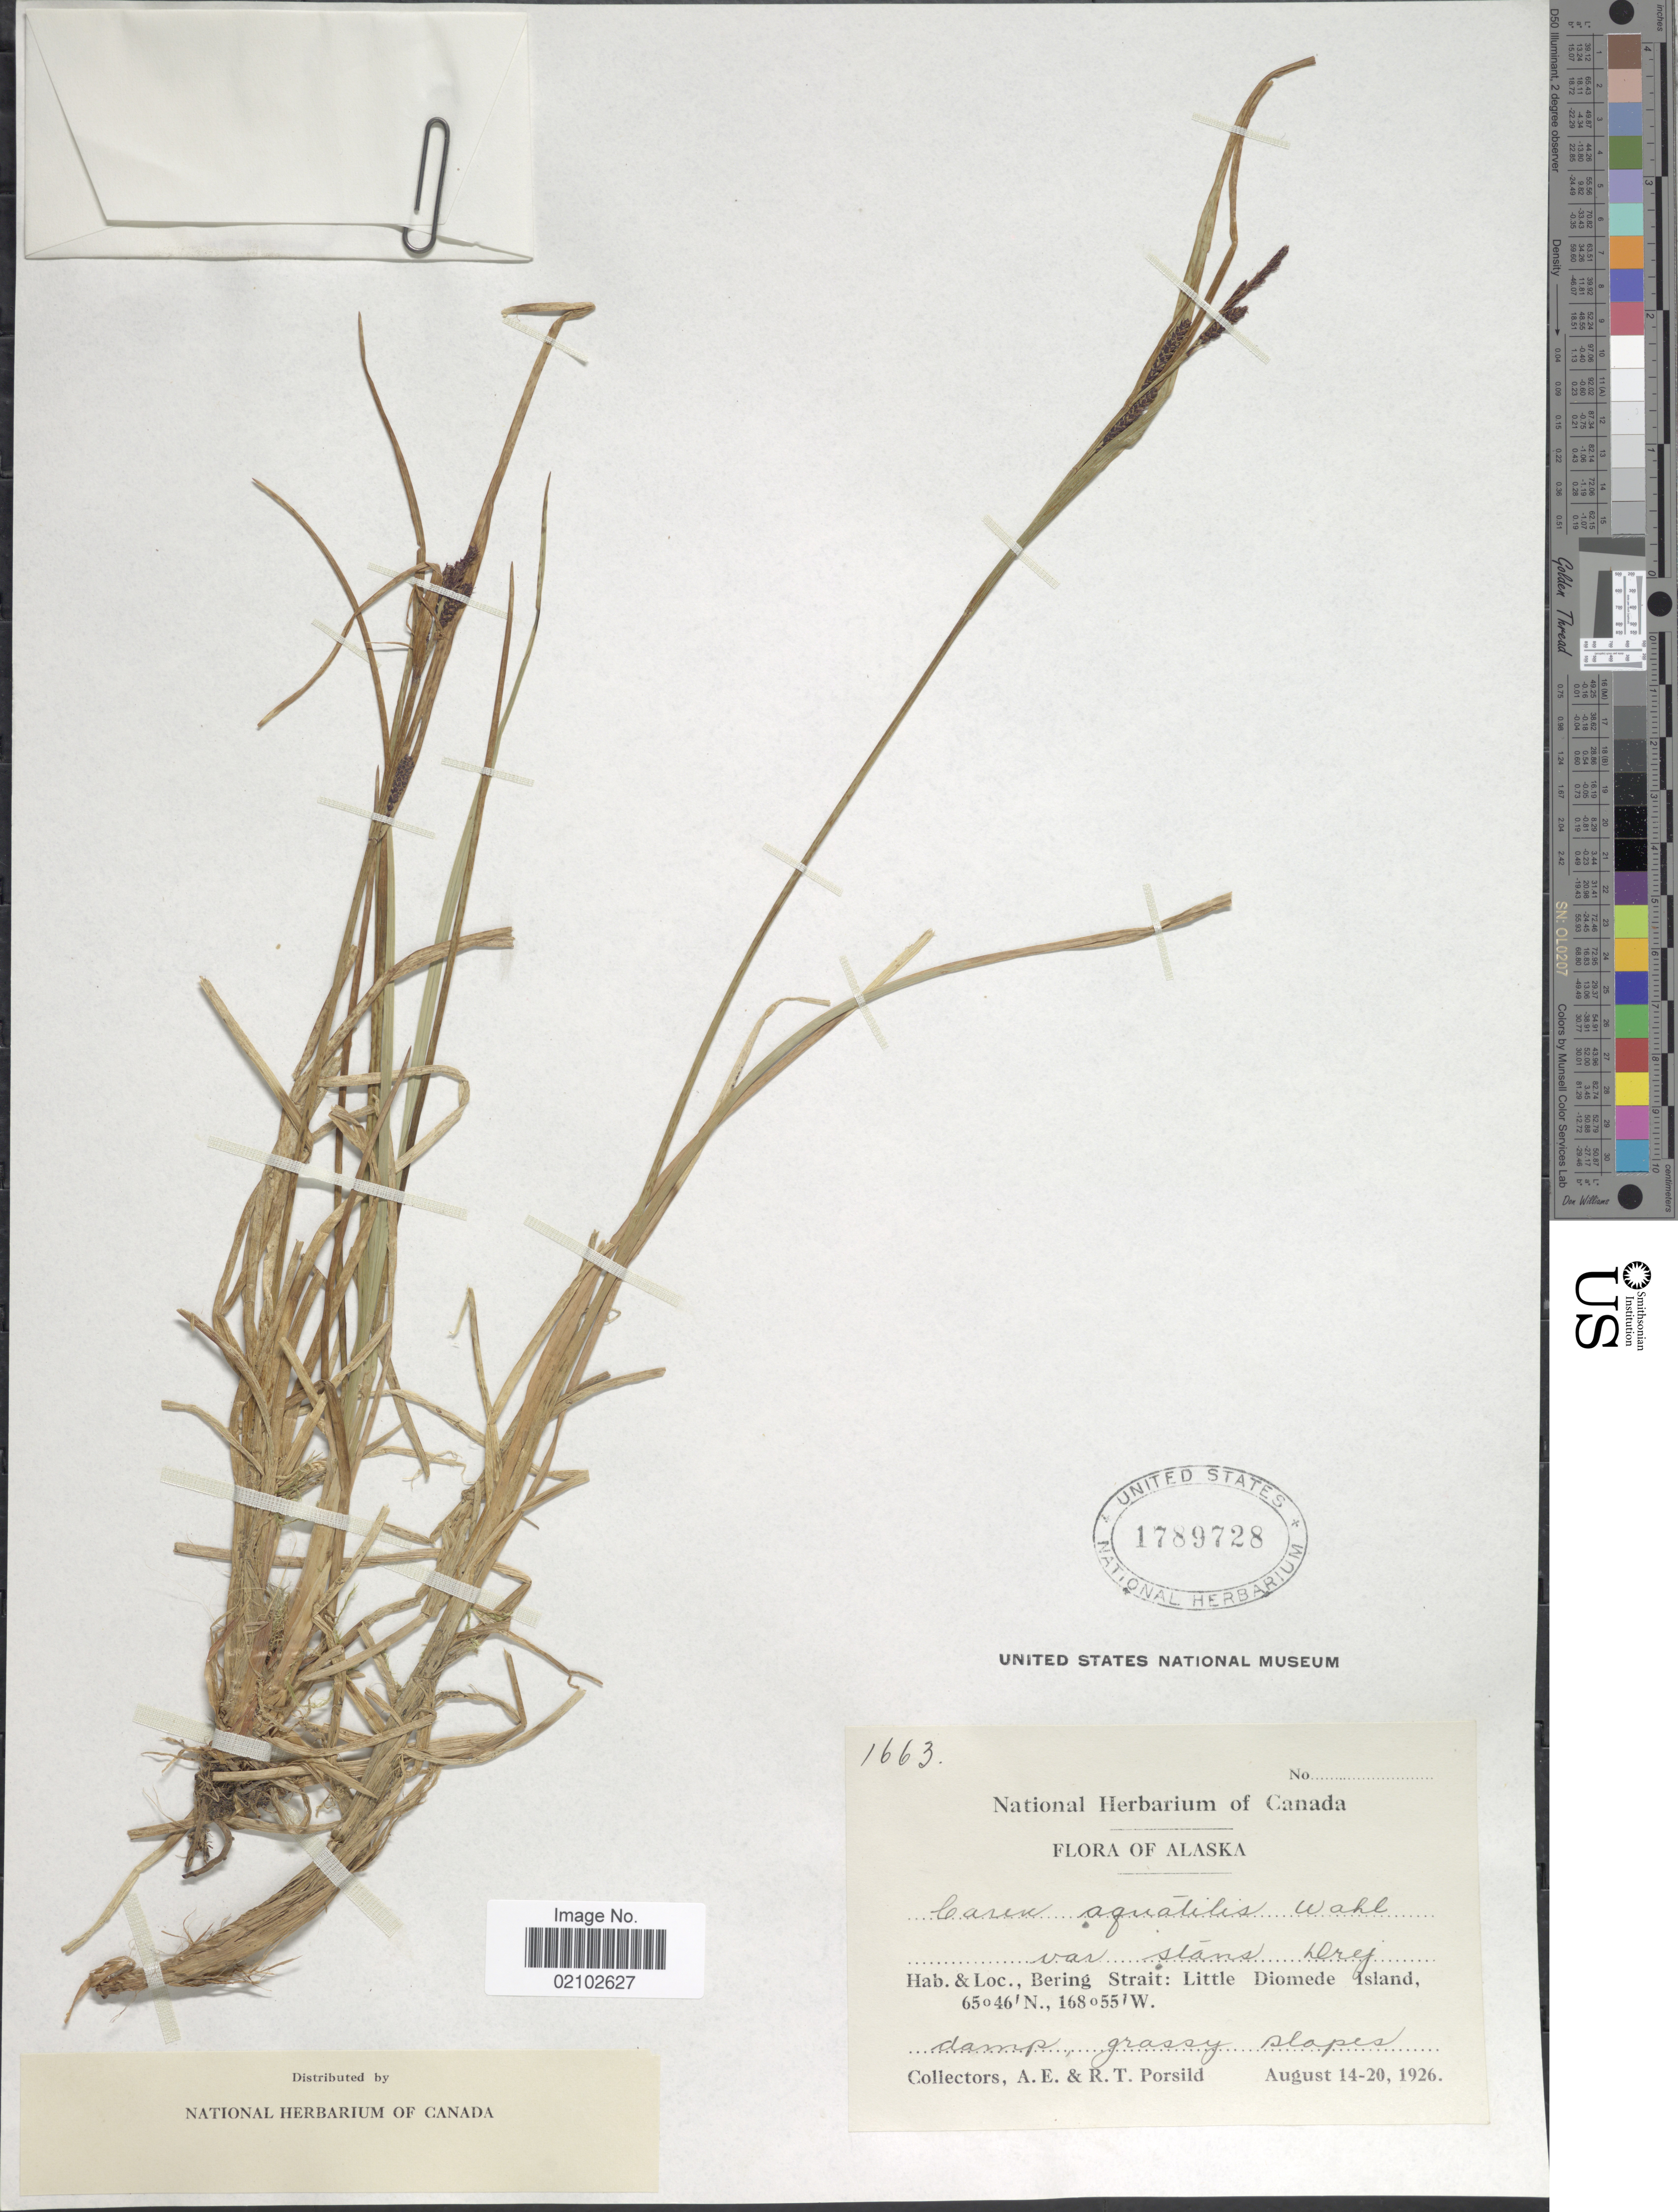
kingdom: Plantae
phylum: Tracheophyta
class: Liliopsida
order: Poales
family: Cyperaceae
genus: Carex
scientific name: Carex aquatilis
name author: Wahlenb.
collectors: A. E. Porsild & R. T. Porsild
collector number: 1663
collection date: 1926-08-14/1926-08-20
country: United States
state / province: Alaska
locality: Bering Strait: Little Diomede Island, damp, grassy slopes.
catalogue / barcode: US 1789728